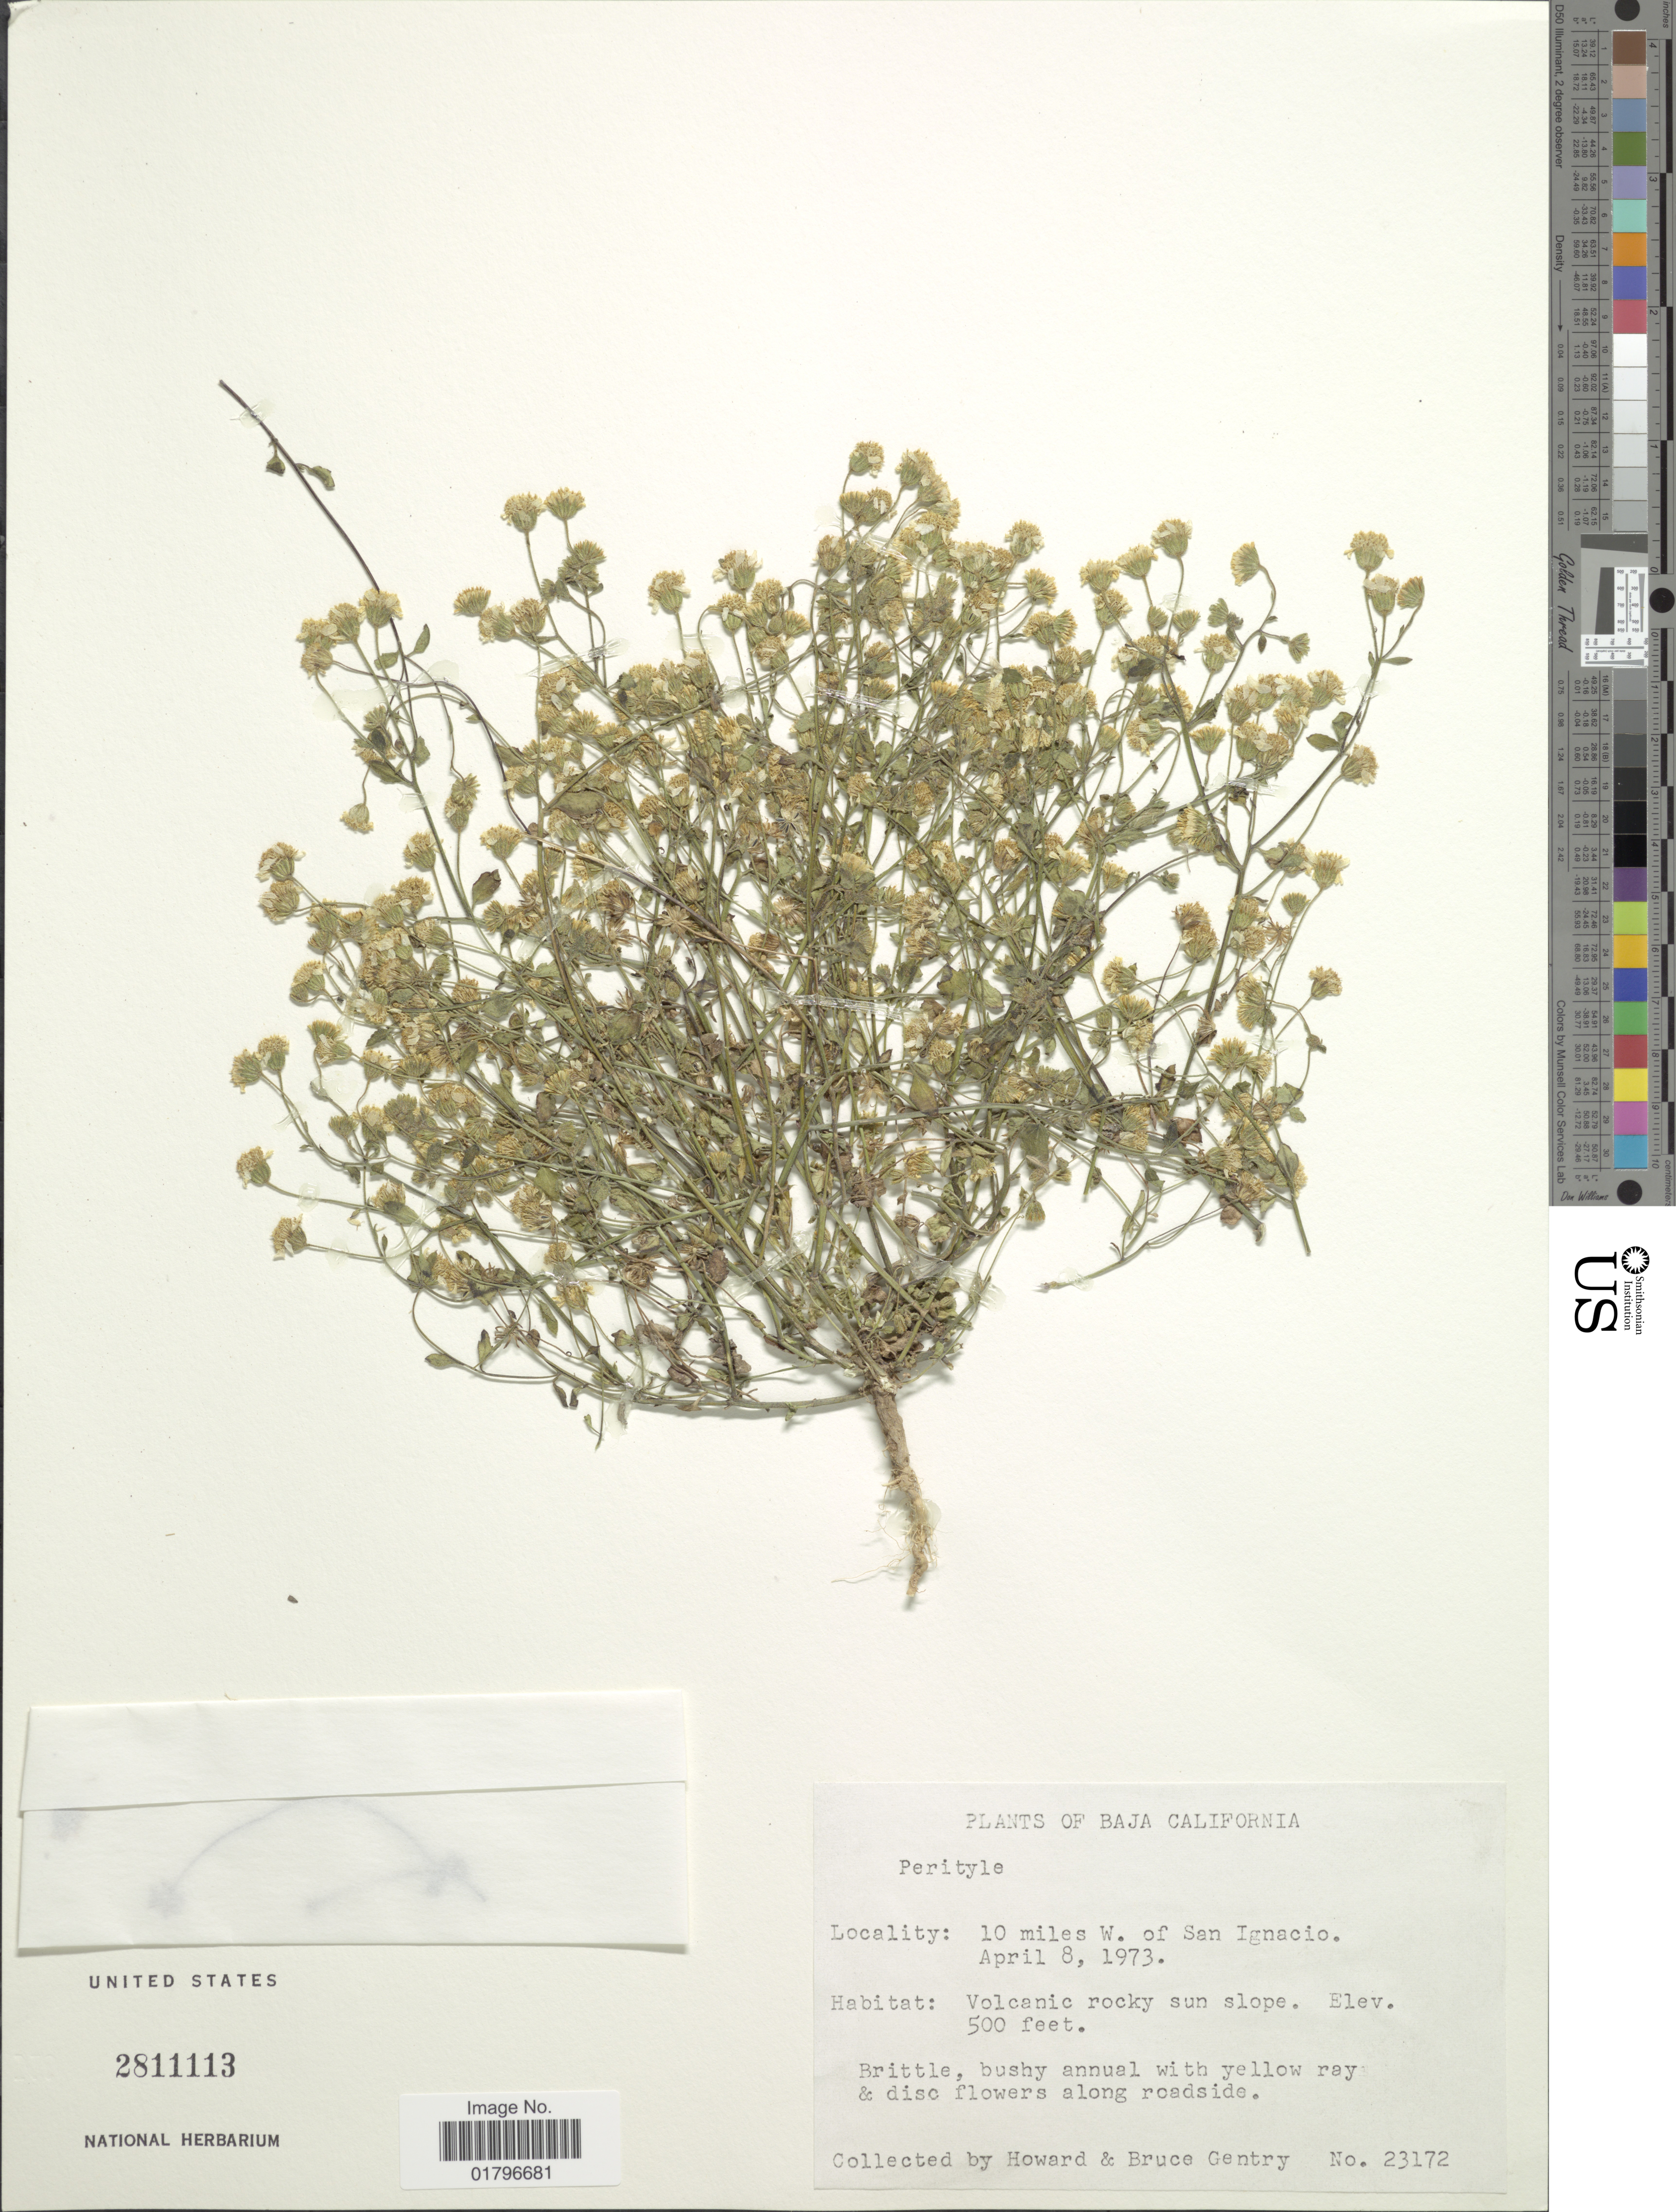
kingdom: Plantae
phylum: Tracheophyta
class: Magnoliopsida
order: Asterales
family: Asteraceae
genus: Perityle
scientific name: Perityle sp.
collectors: H. S. Gentry & B. Gentry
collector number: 23172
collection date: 1973-04-08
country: Mexico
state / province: Baja California Sur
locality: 10 miles W. of San Ignacio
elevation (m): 152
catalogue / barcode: US 2811113